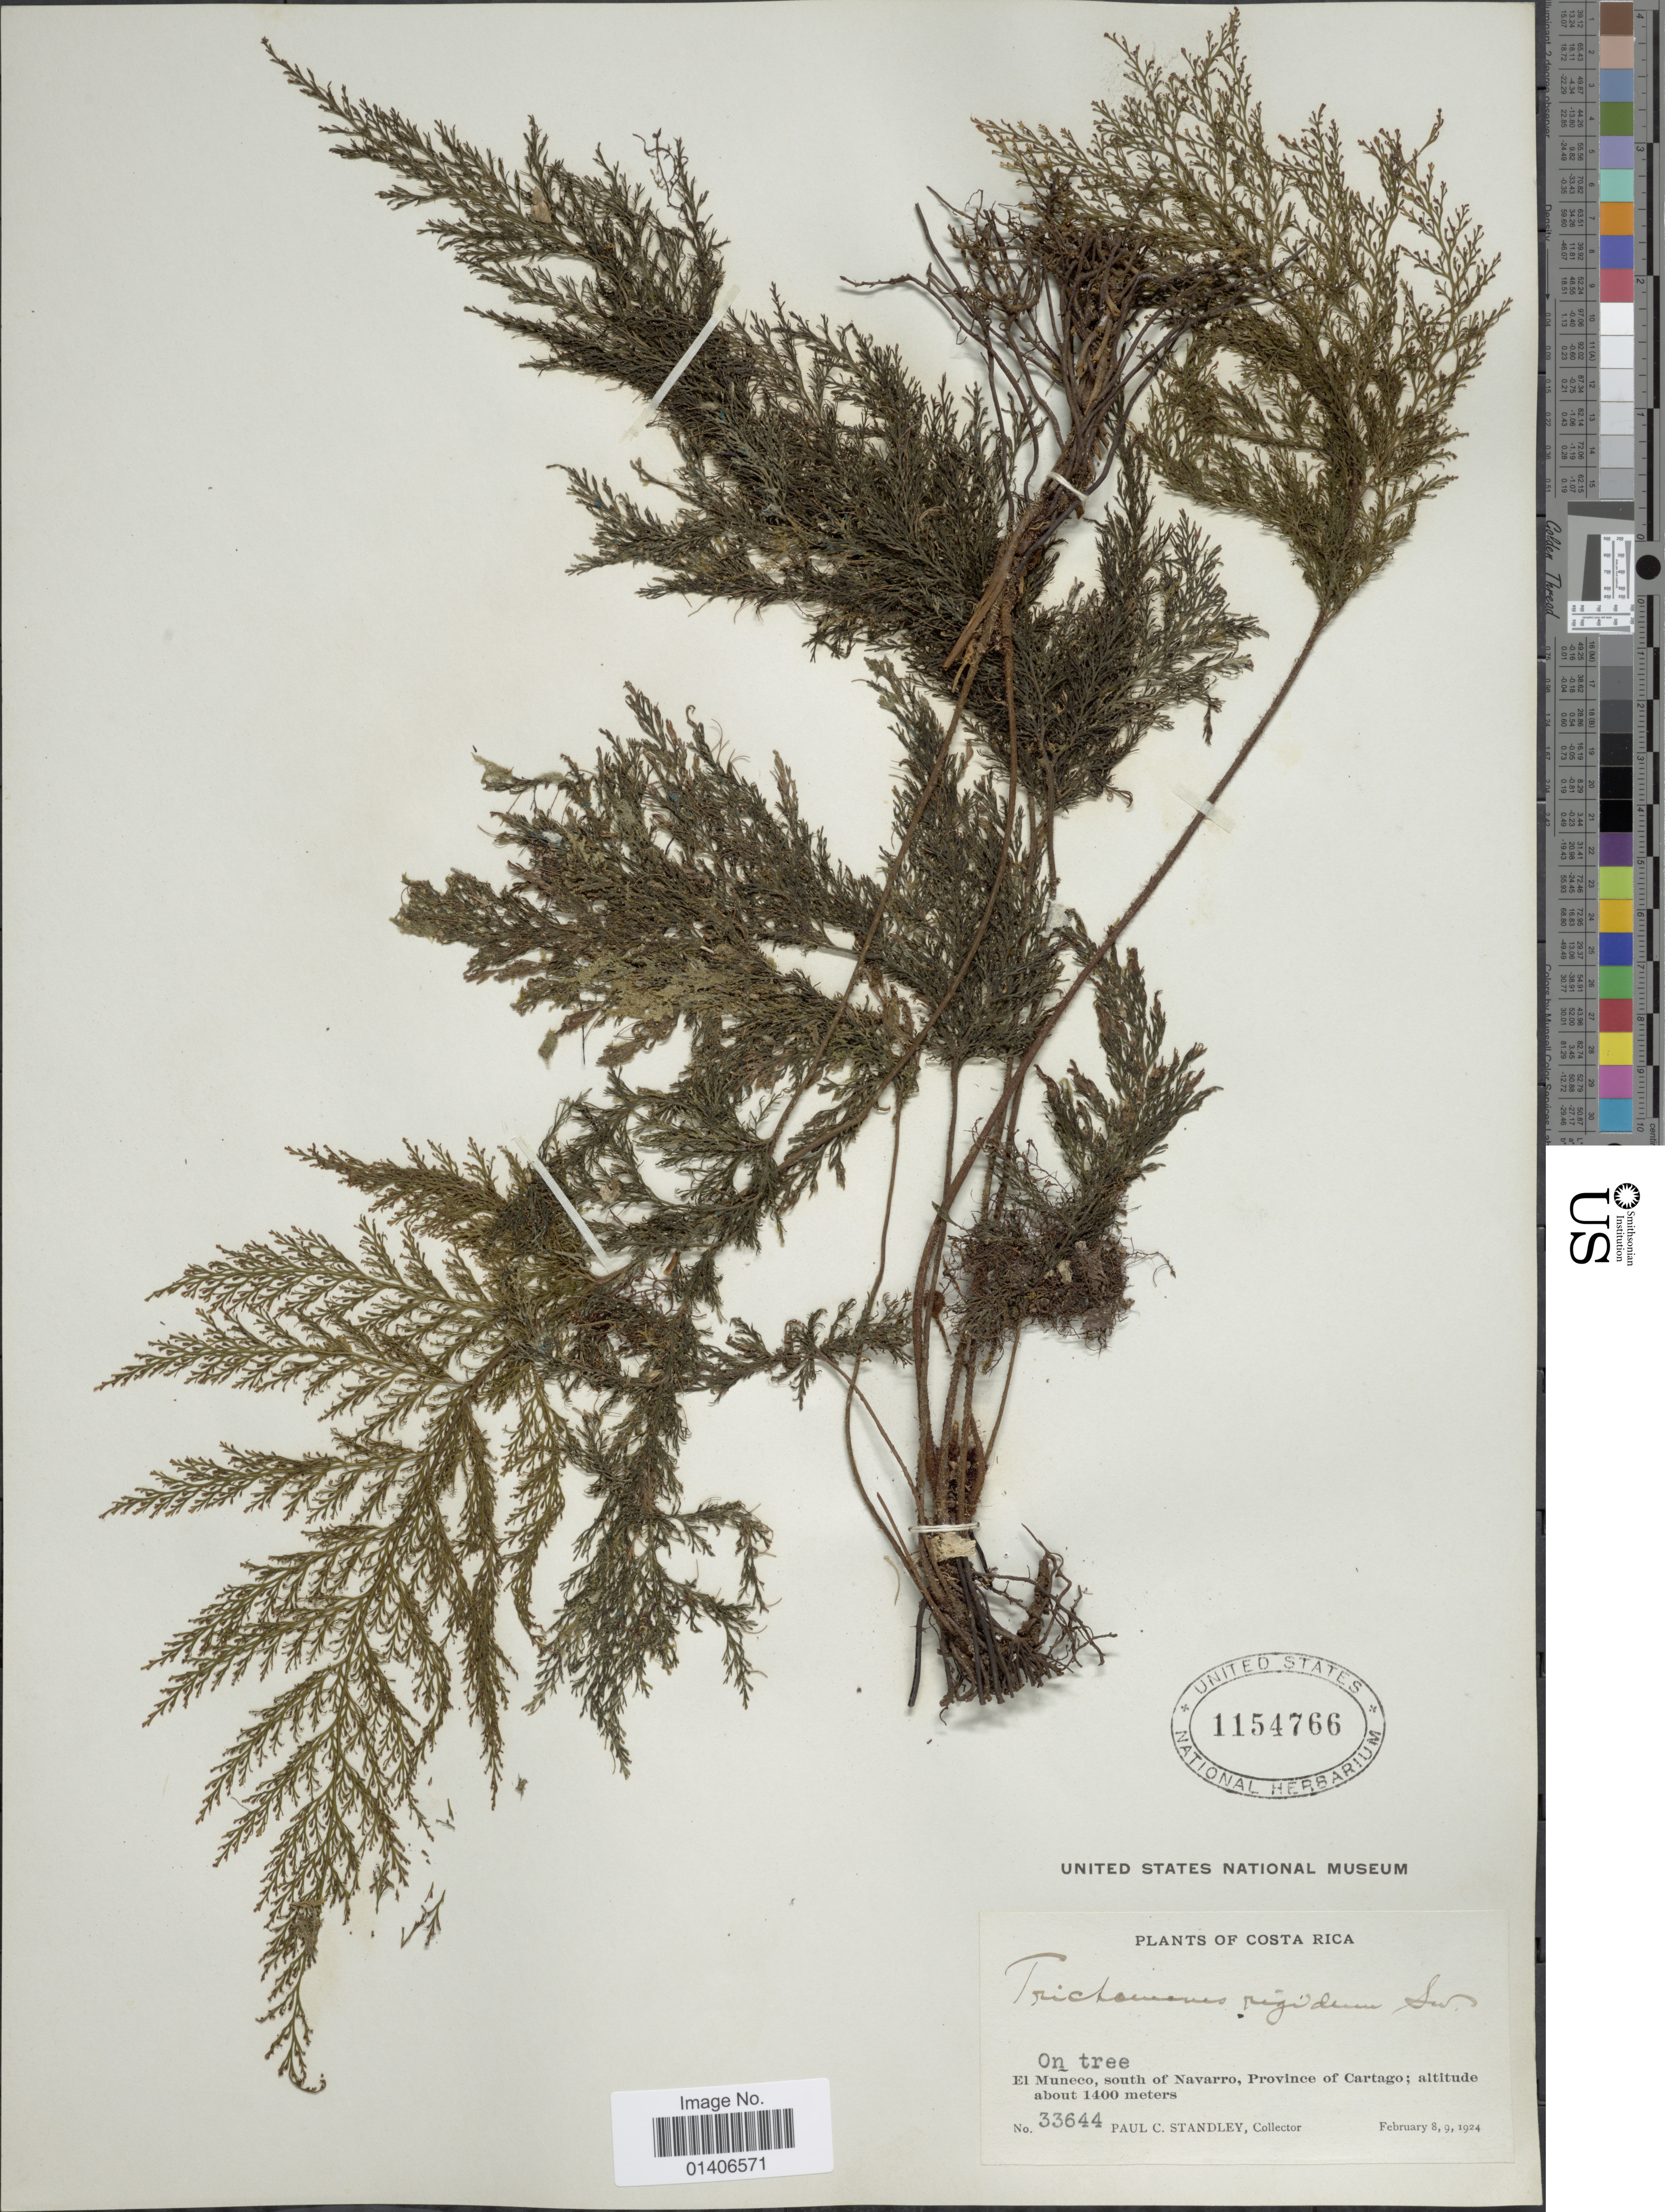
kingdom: Plantae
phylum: Tracheophyta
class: Polypodiopsida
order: Hymenophyllales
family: Hymenophyllaceae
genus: Abrodictyum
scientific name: Abrodictyum rigidum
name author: (Sw.) Ebihara & Dubuisson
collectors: P. C. Standley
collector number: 33644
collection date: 1924-02-08/1924-02-09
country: Costa Rica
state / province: Cartago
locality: On tree, El Muñeco, south of Navarro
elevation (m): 1400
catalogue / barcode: US 1154766